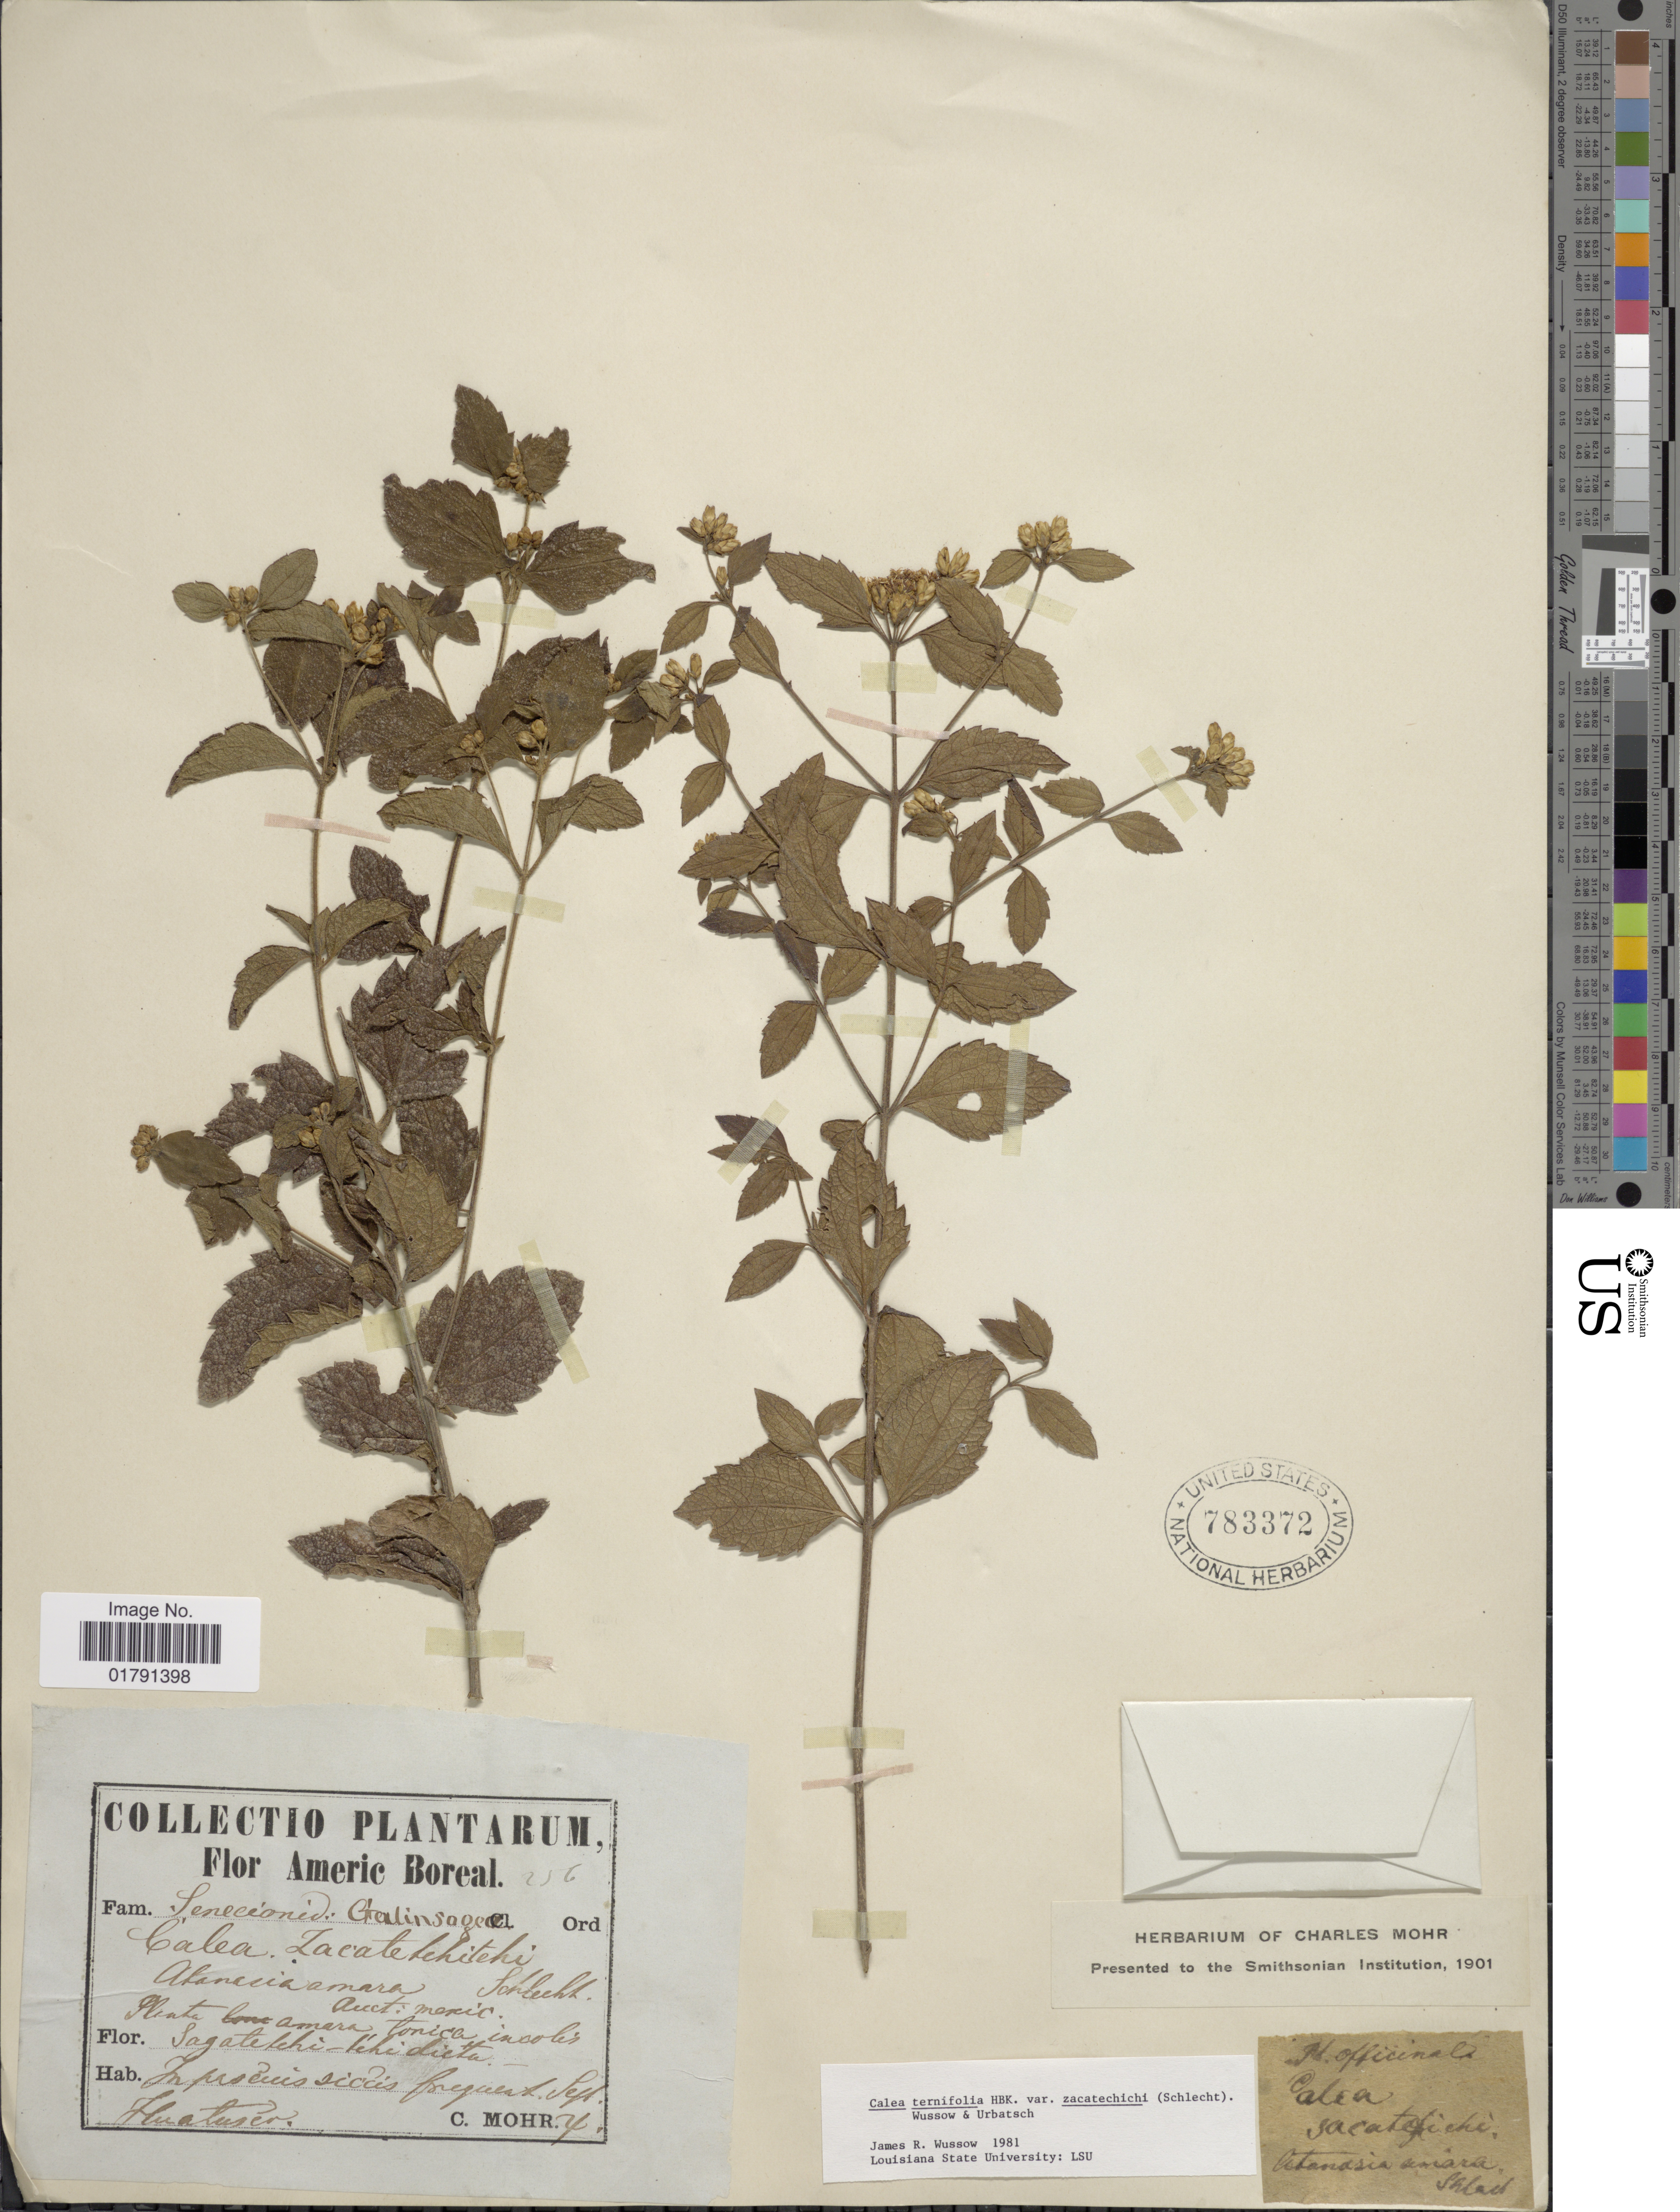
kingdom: Plantae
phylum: Tracheophyta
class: Magnoliopsida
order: Asterales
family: Asteraceae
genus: Calea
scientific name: Calea ternifolia var. zacatechichi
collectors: Mohr, C. T. (herbarium)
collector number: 256*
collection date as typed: Transcribed d/m/y: /9/21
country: Mexico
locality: Huatusco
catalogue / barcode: US 783372